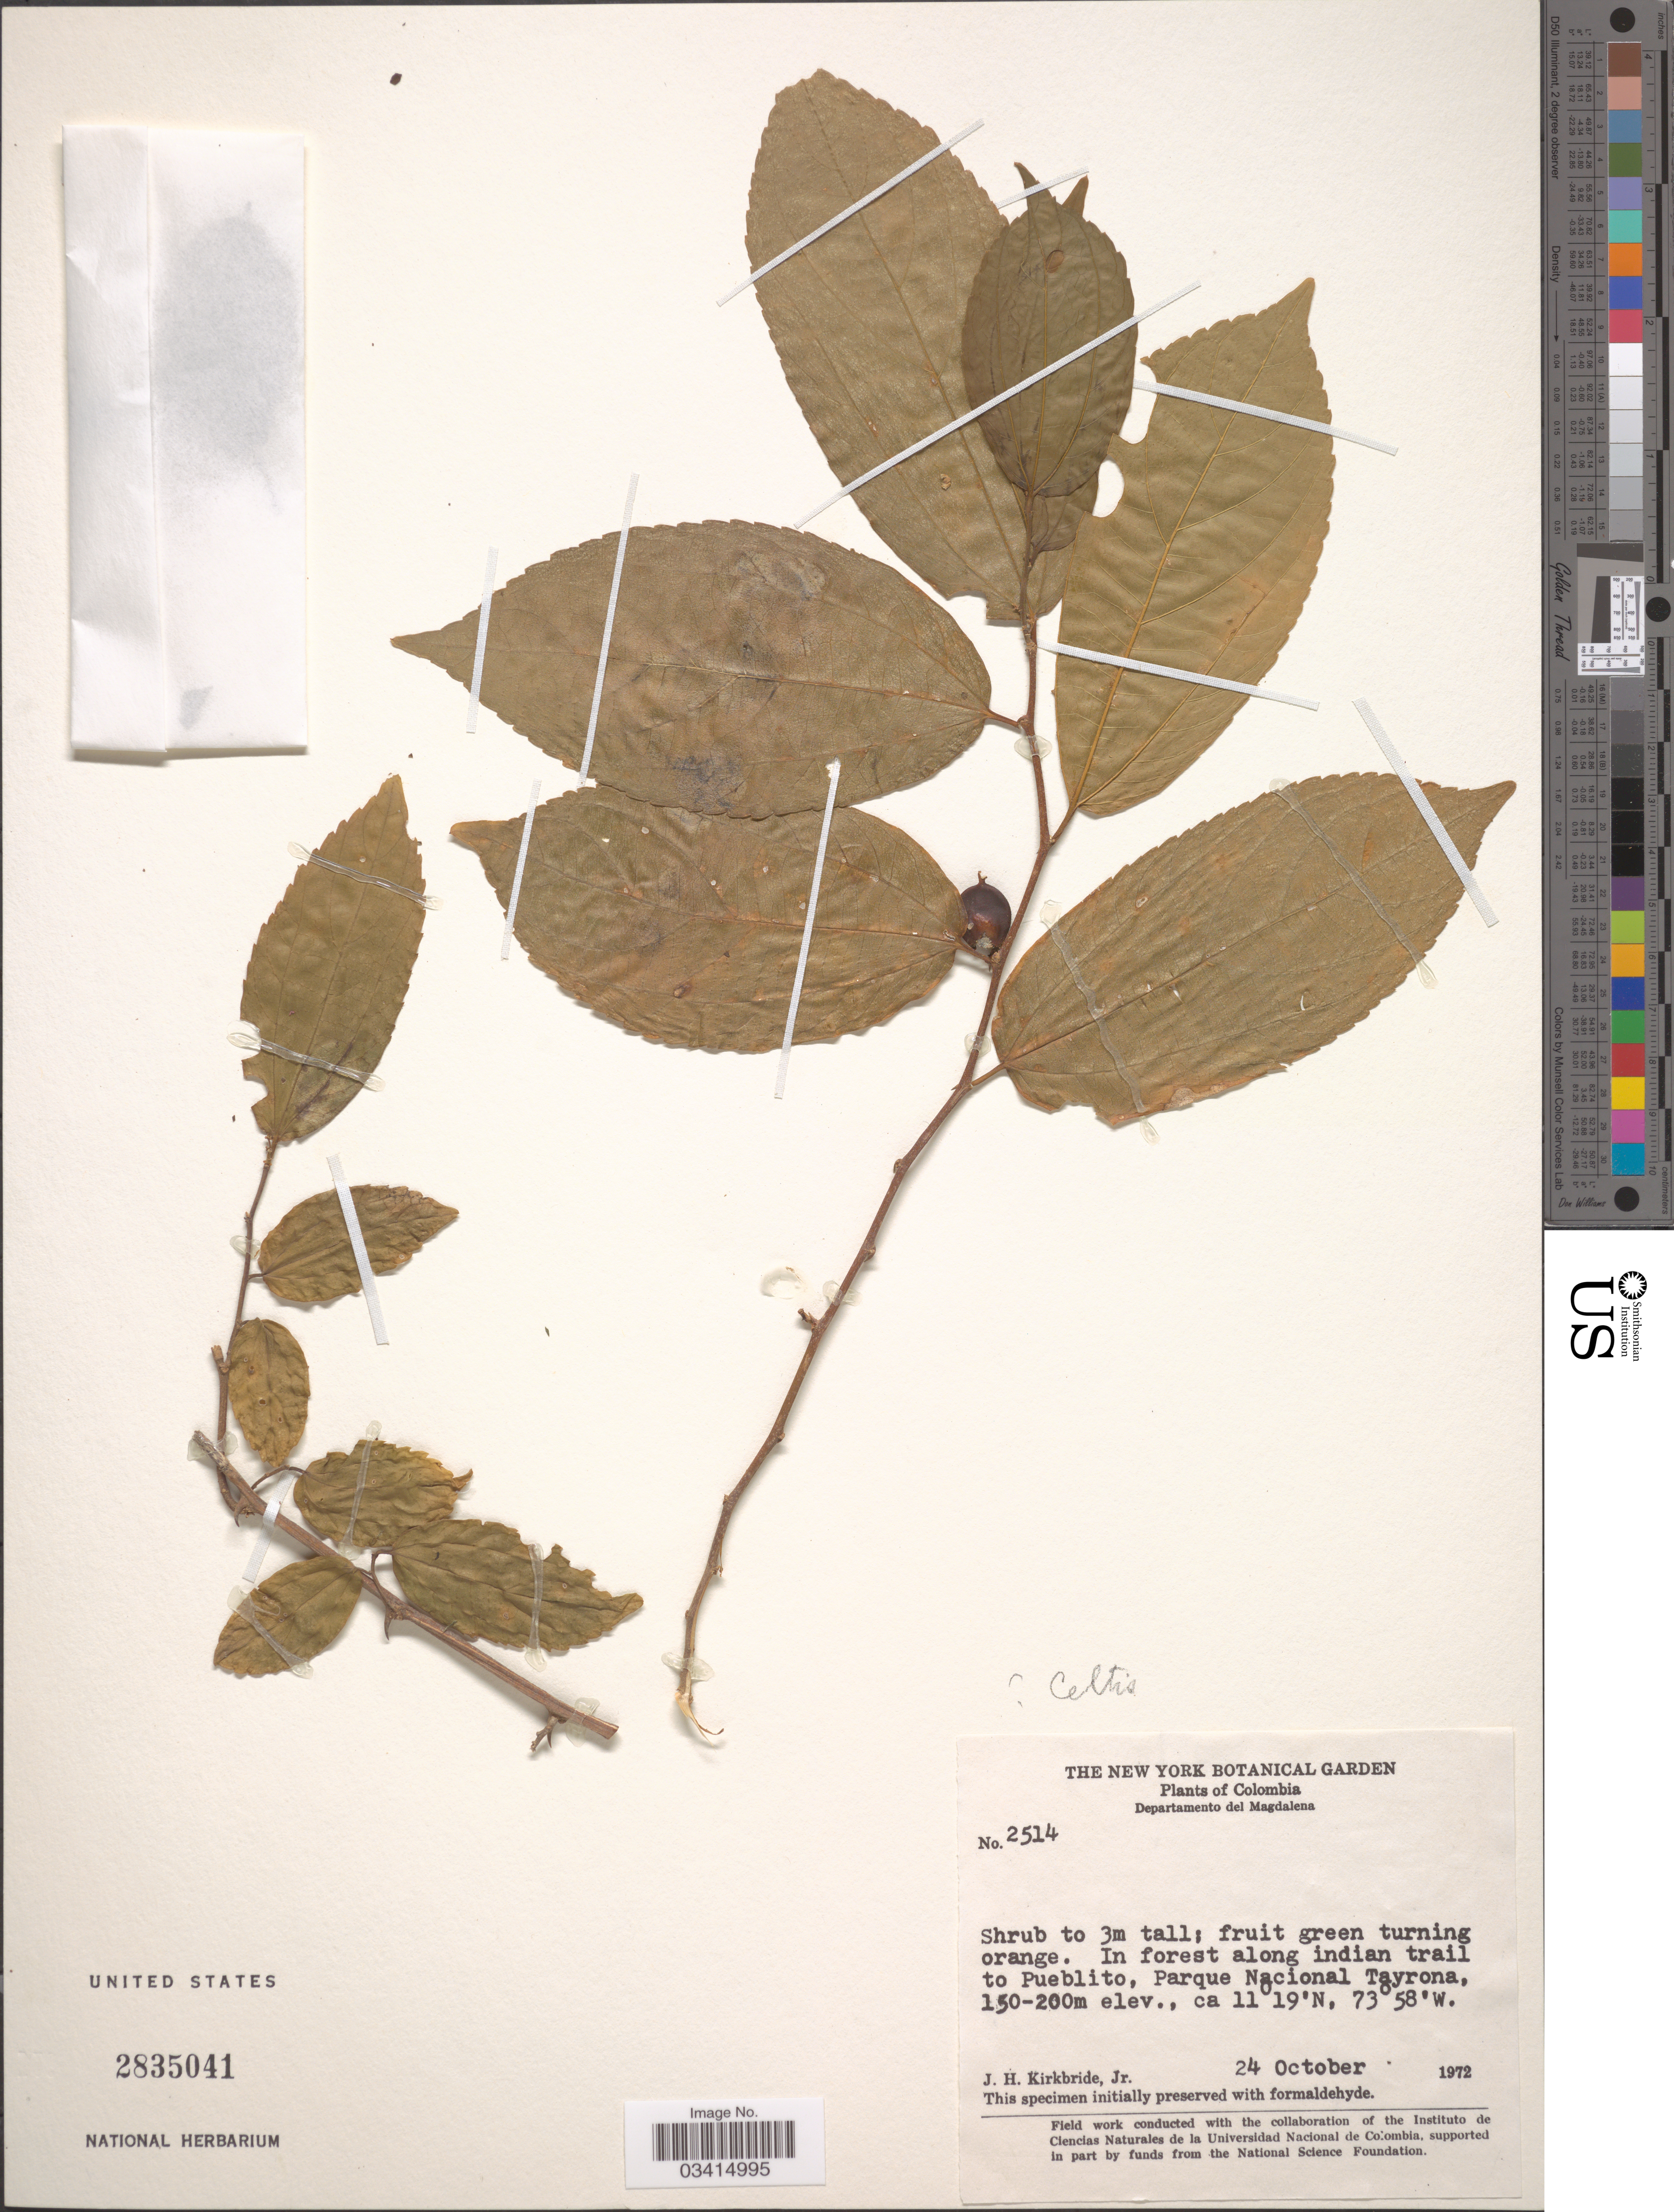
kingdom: Plantae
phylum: Tracheophyta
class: Magnoliopsida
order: Rosales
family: Cannabaceae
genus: Celtis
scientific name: Celtis sp.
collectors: J. H. Kirkbride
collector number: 2514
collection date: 1972-10-24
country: Colombia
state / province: Magdalena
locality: Departamento del Magdalena. In forest along indian trail to Pueblito, Parque Nacional Tayrona.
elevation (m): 150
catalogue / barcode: US 2835041